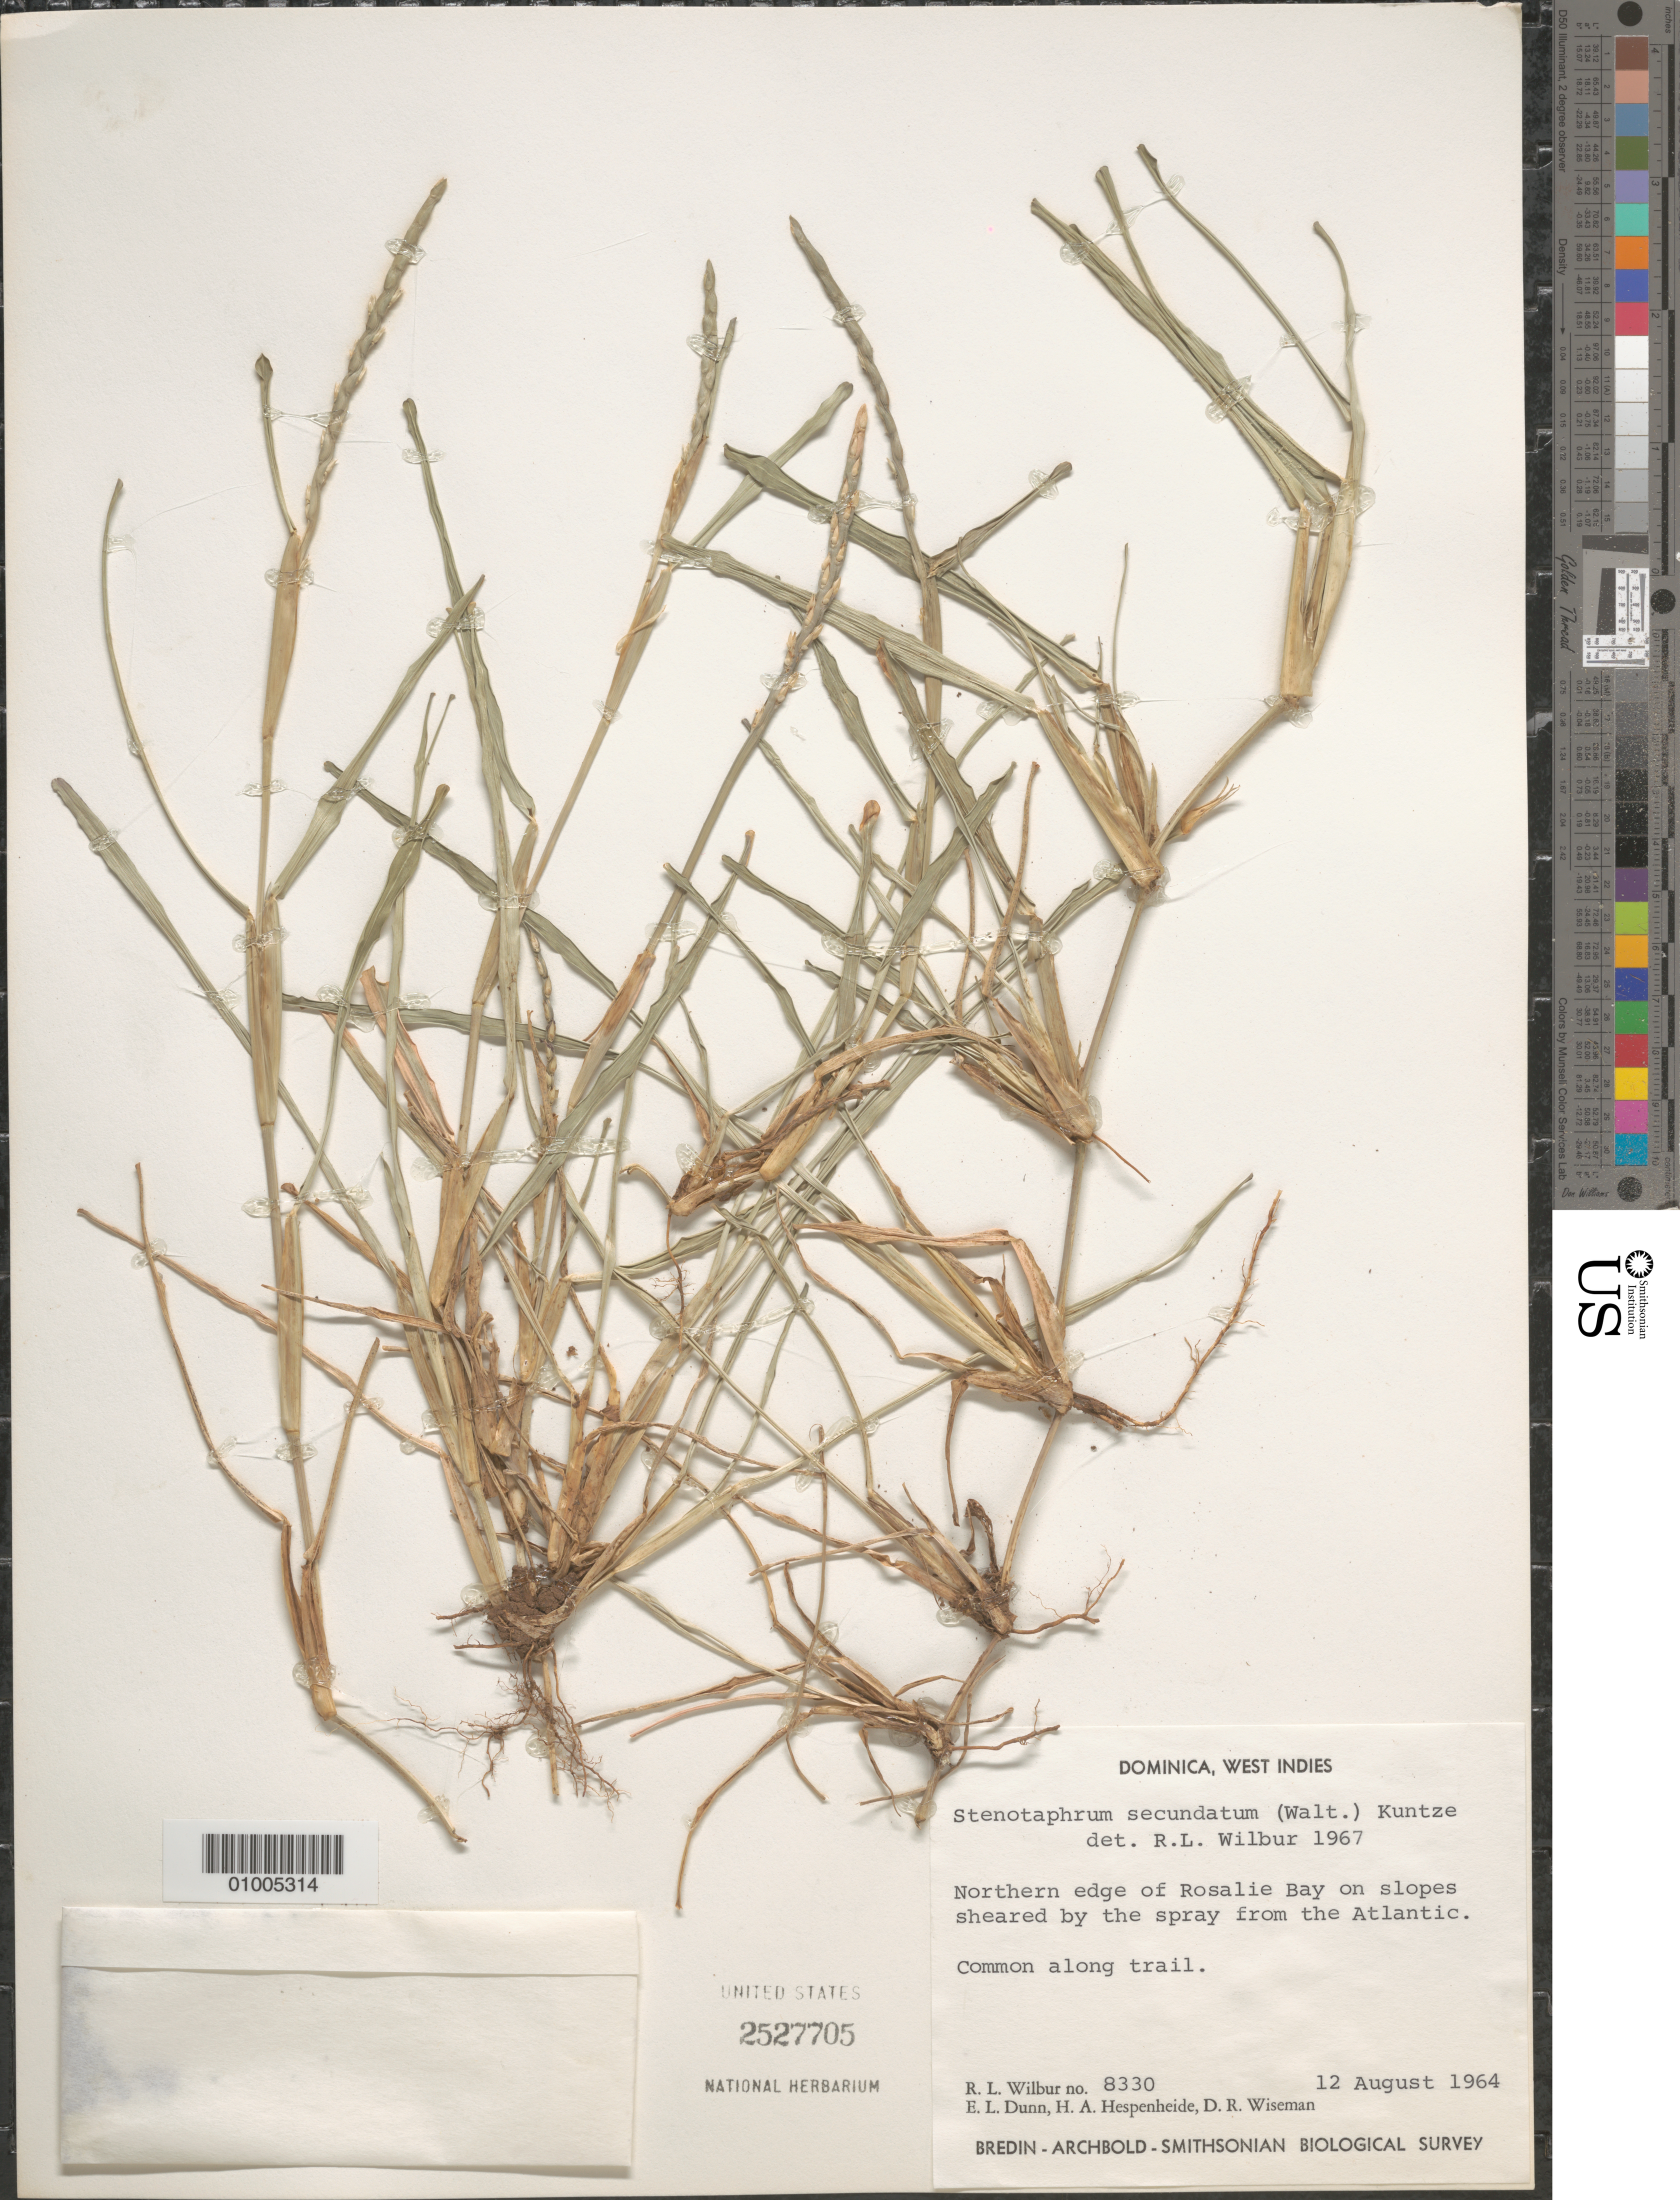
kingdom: Plantae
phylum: Tracheophyta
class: Liliopsida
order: Poales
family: Poaceae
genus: Stenotaphrum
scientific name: Stenotaphrum secundatum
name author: (Walter) Kuntze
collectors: R. L. Wilbur, E. Dunn, E. Hespenheide & D. R. Wiseman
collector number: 8330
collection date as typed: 12 Aug 1964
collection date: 1964-08-12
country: Dominica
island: Dominica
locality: Common along trail. Northern edge of Rosalie Bay on slopes sheared by the spray from the Atlantic.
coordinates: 0 N, 0 E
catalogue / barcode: US 2527705